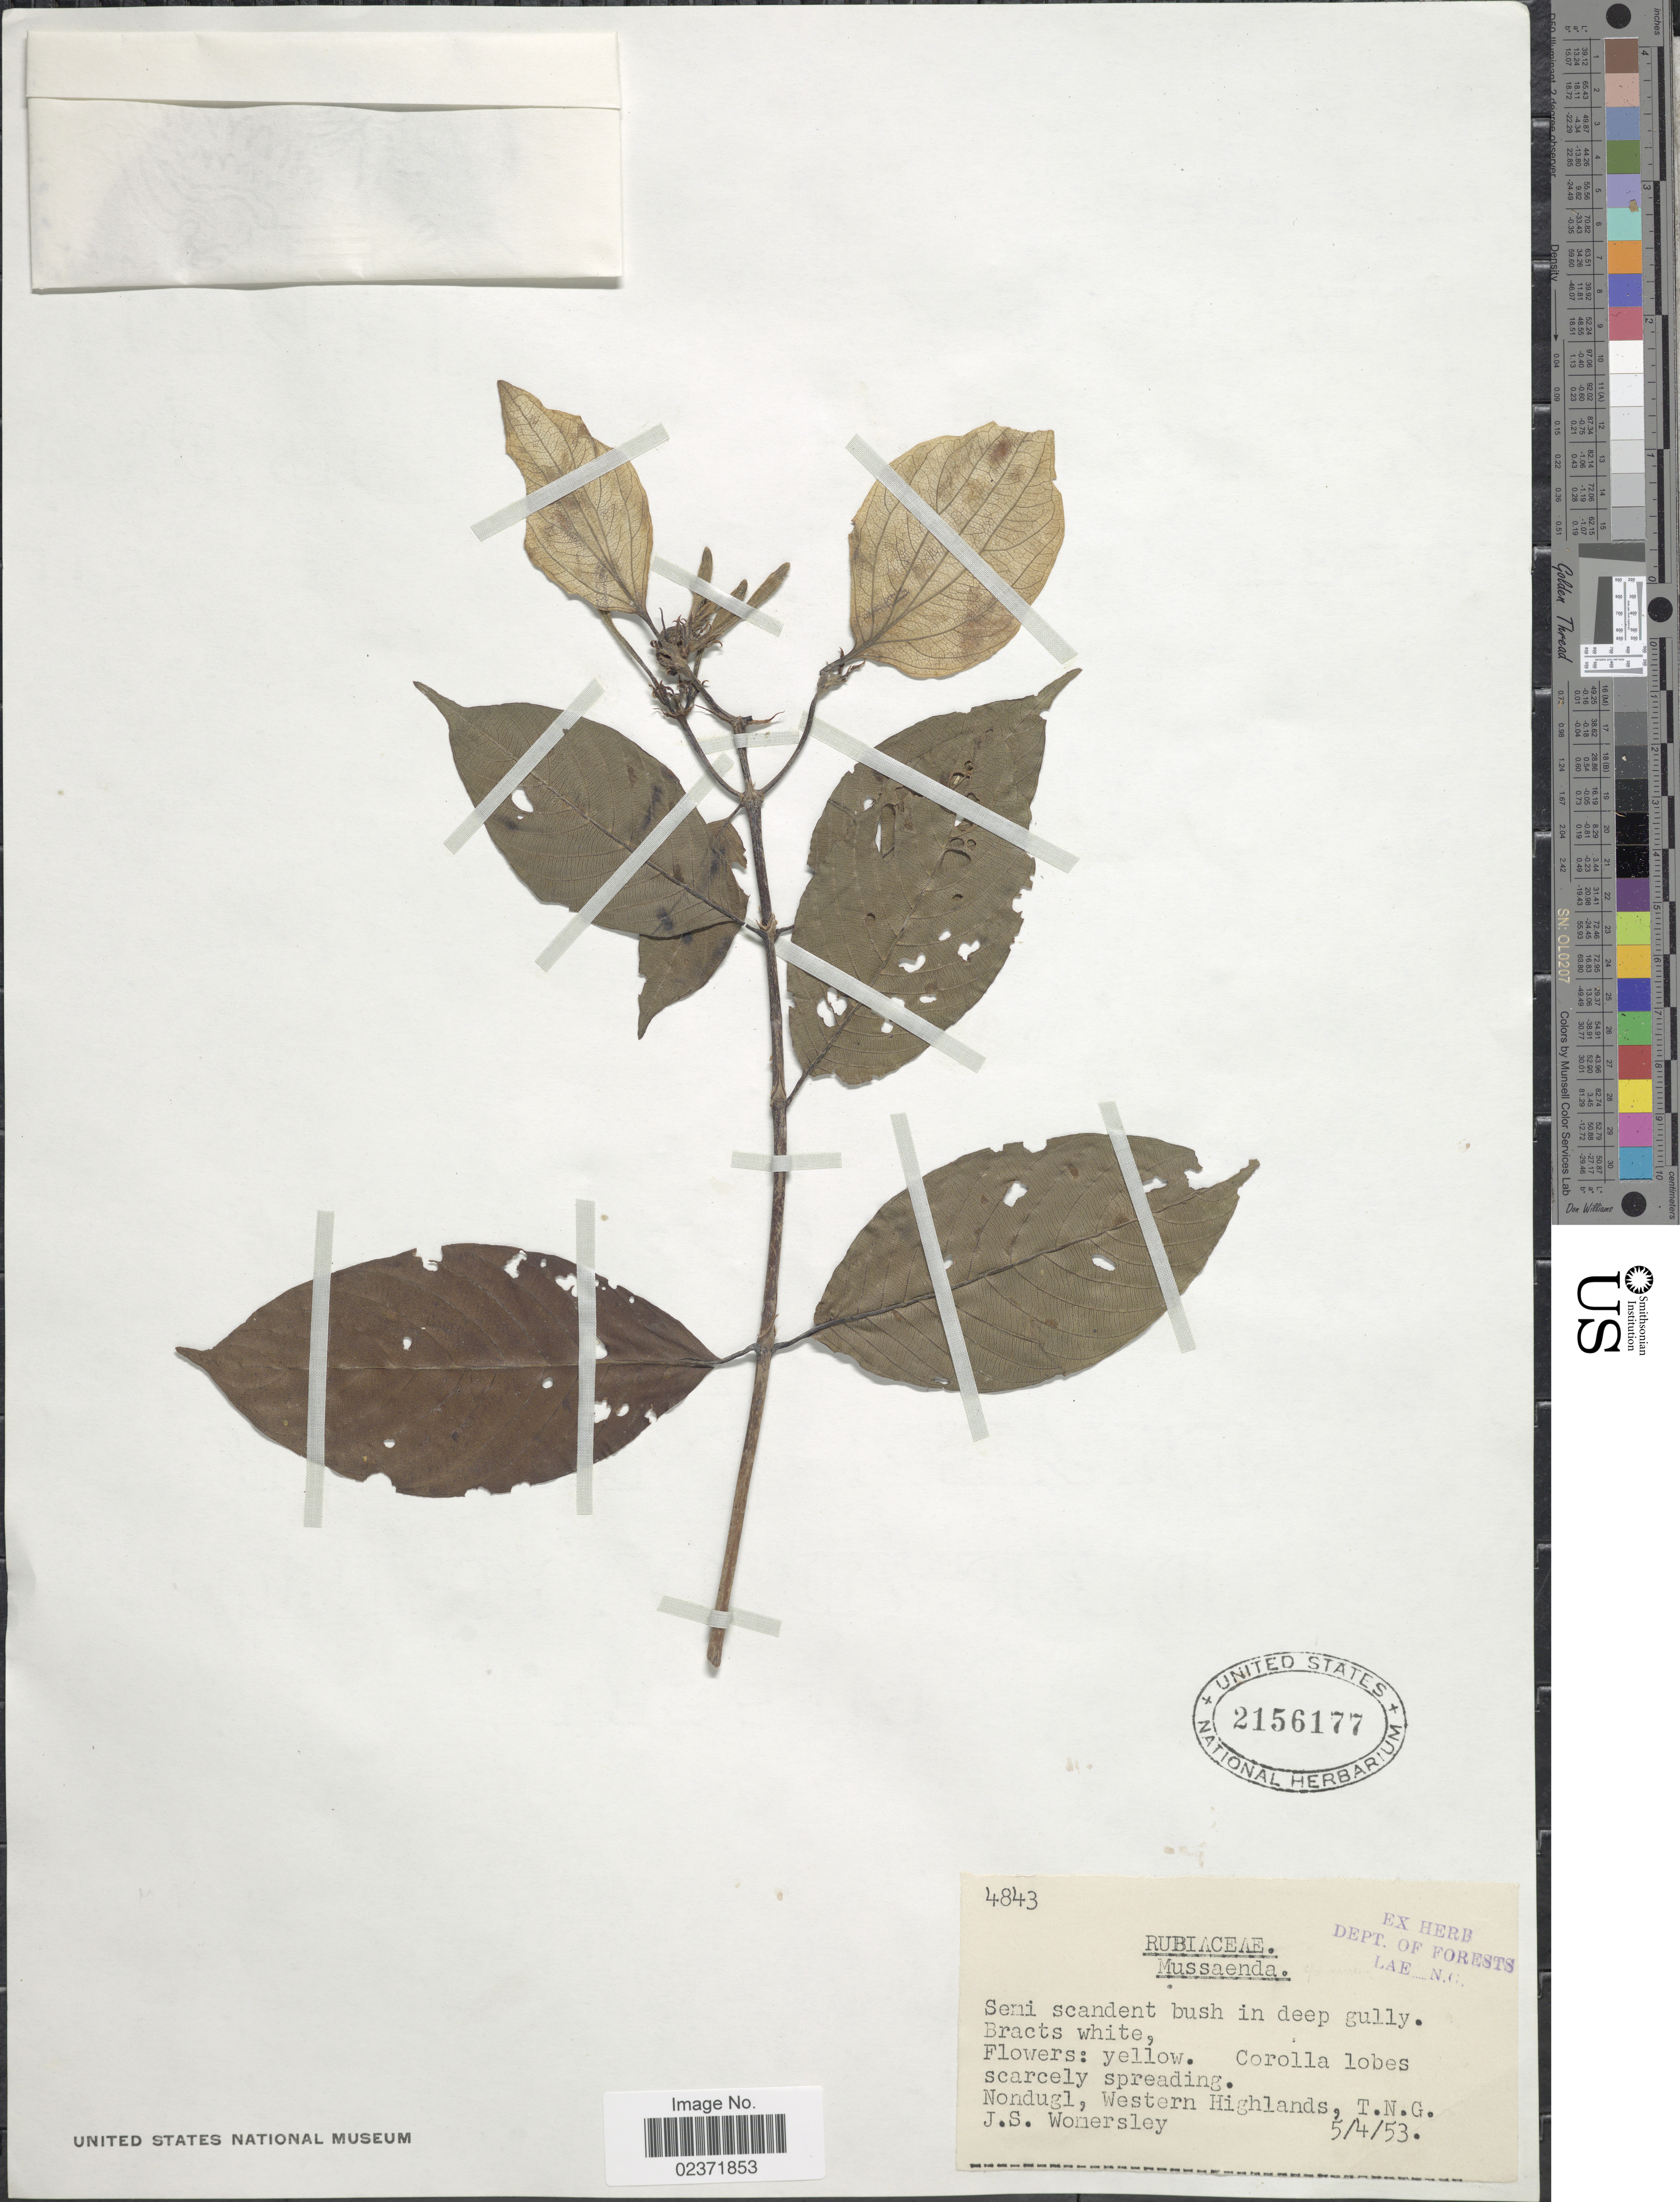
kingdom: Plantae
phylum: Tracheophyta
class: Magnoliopsida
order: Gentianales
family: Rubiaceae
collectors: J. S. Womersley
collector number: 4843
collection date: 1953-04-05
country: Papua New Guinea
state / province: Western Highlands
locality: Nondugl, Western Highlands, T.N.G.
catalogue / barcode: US 2156177